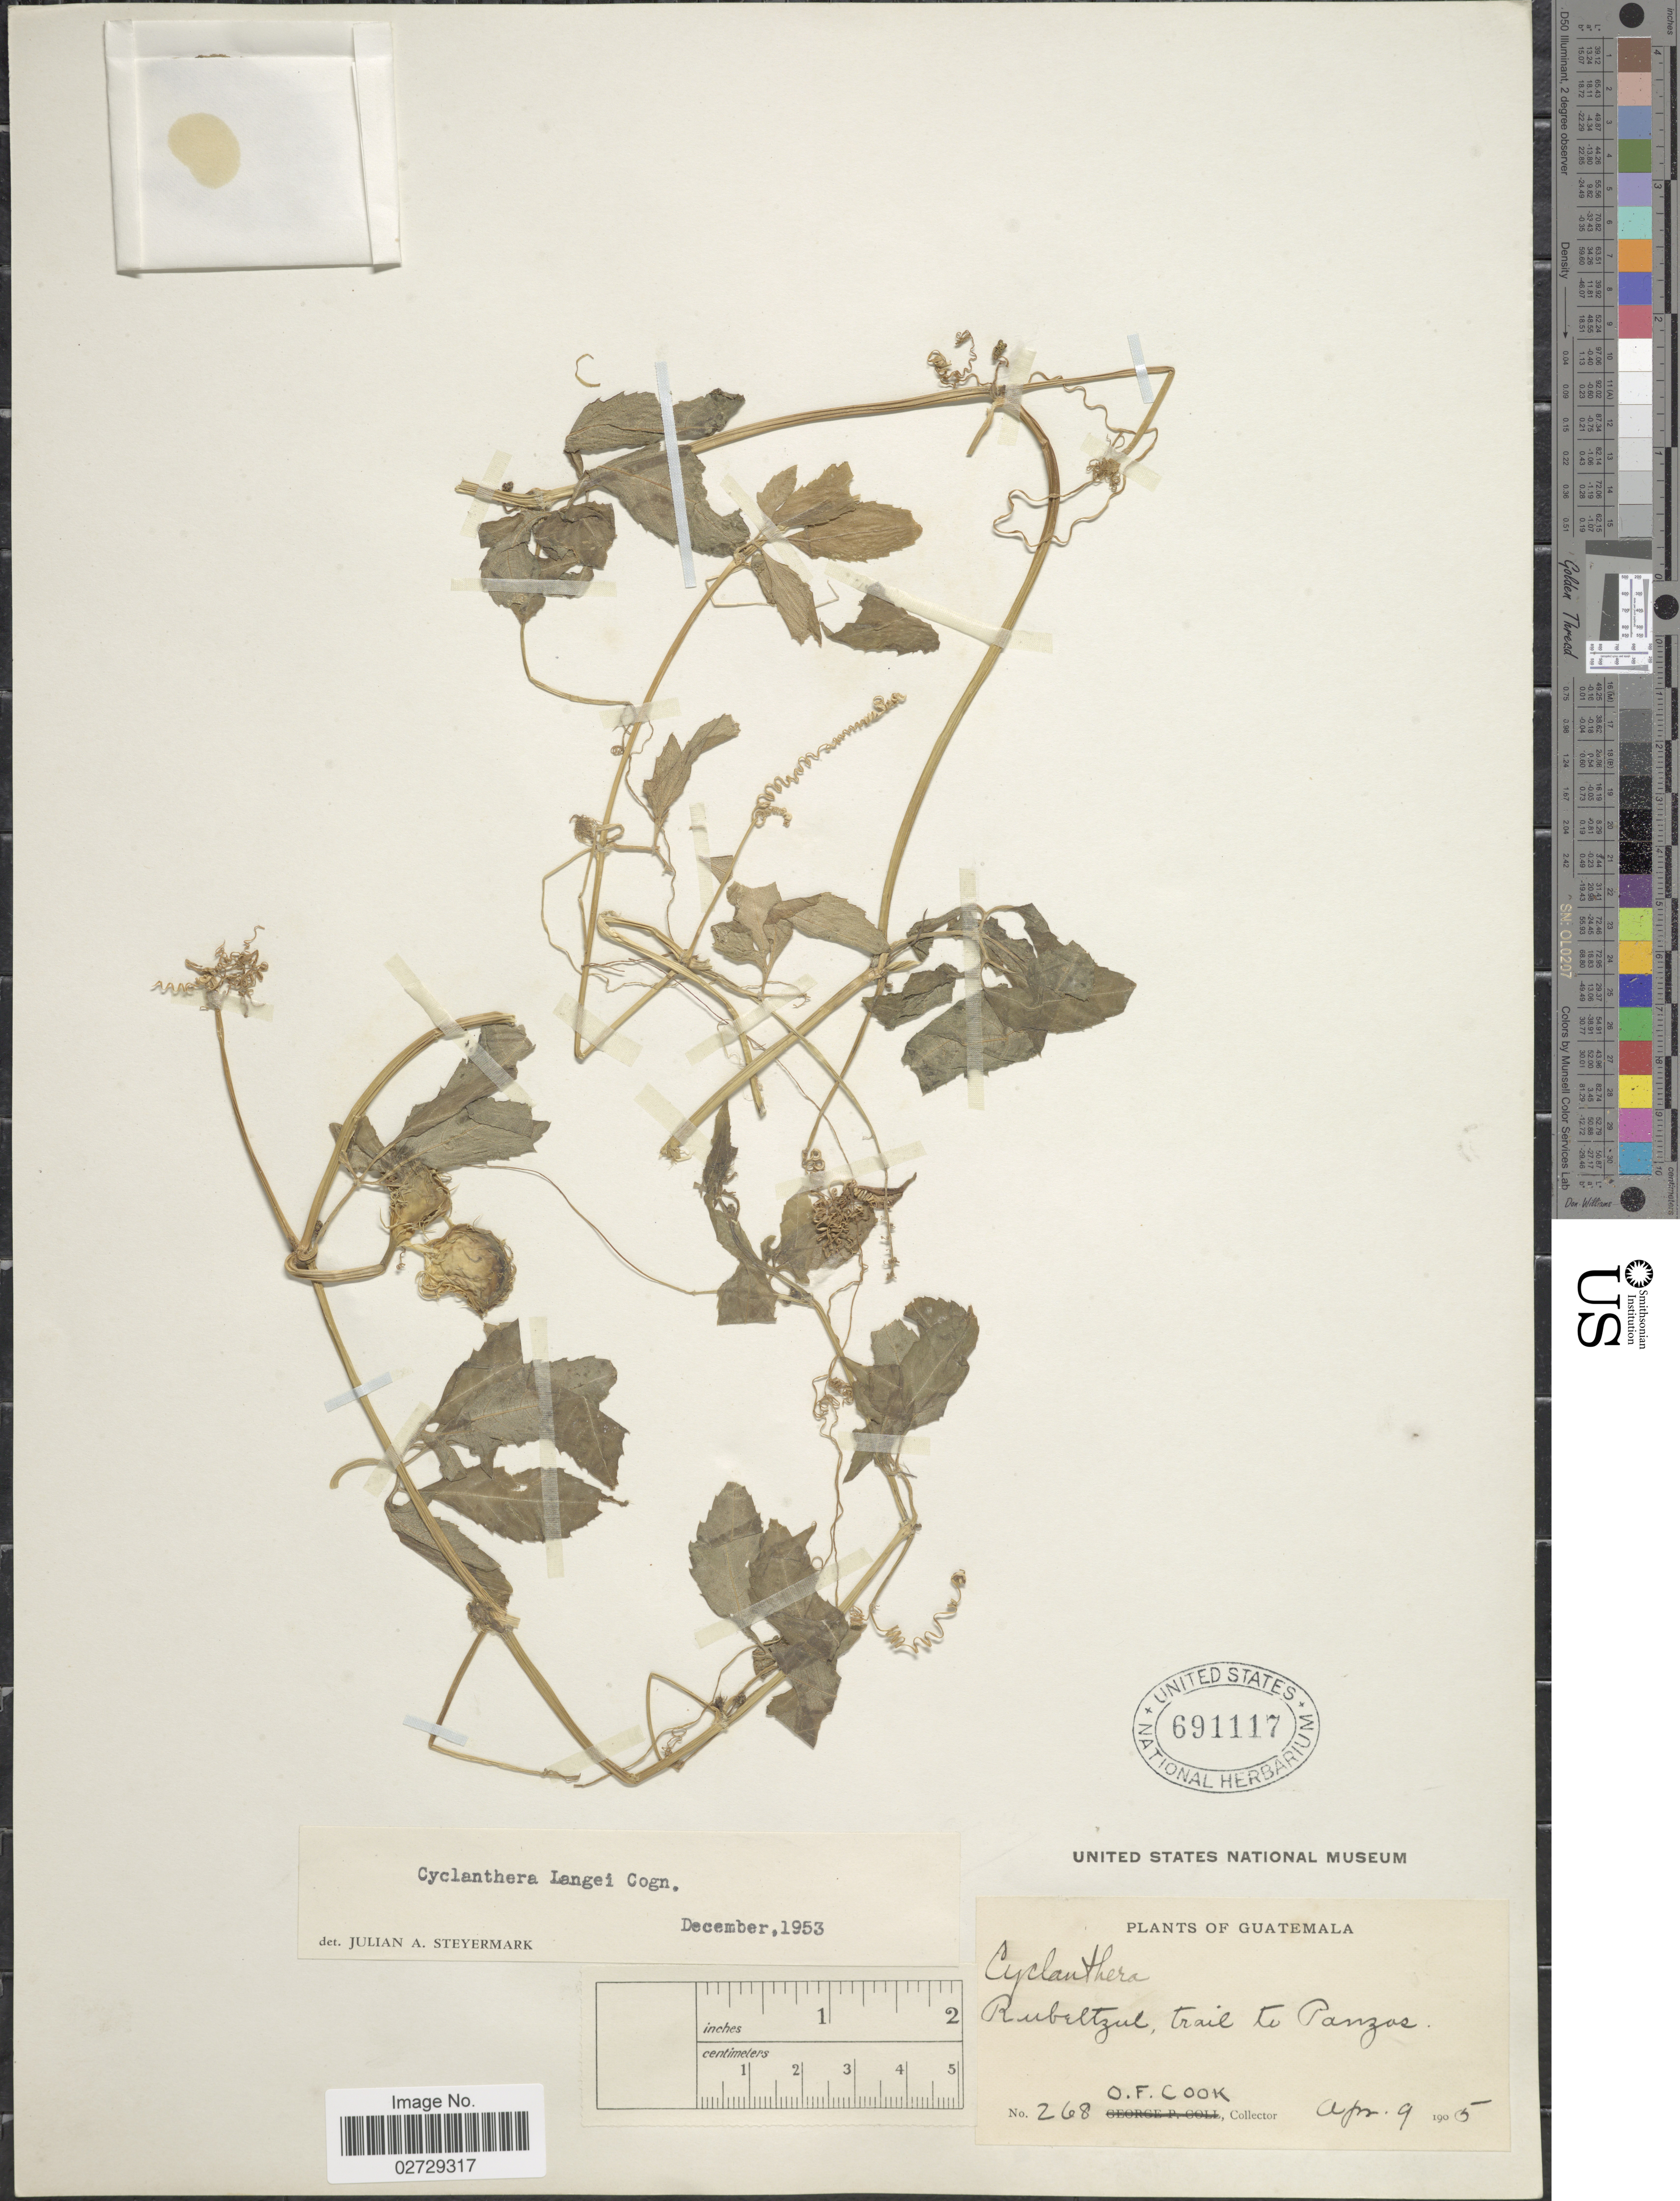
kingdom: Plantae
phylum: Tracheophyta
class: Magnoliopsida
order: Cucurbitales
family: Cucurbitaceae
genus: Cyclanthera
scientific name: Cyclanthera langaei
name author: Cogn.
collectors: O. F. Cook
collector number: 268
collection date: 1905-04-09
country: Guatemala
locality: Rubeltzul, Trail to Panzas.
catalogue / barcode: US 691117